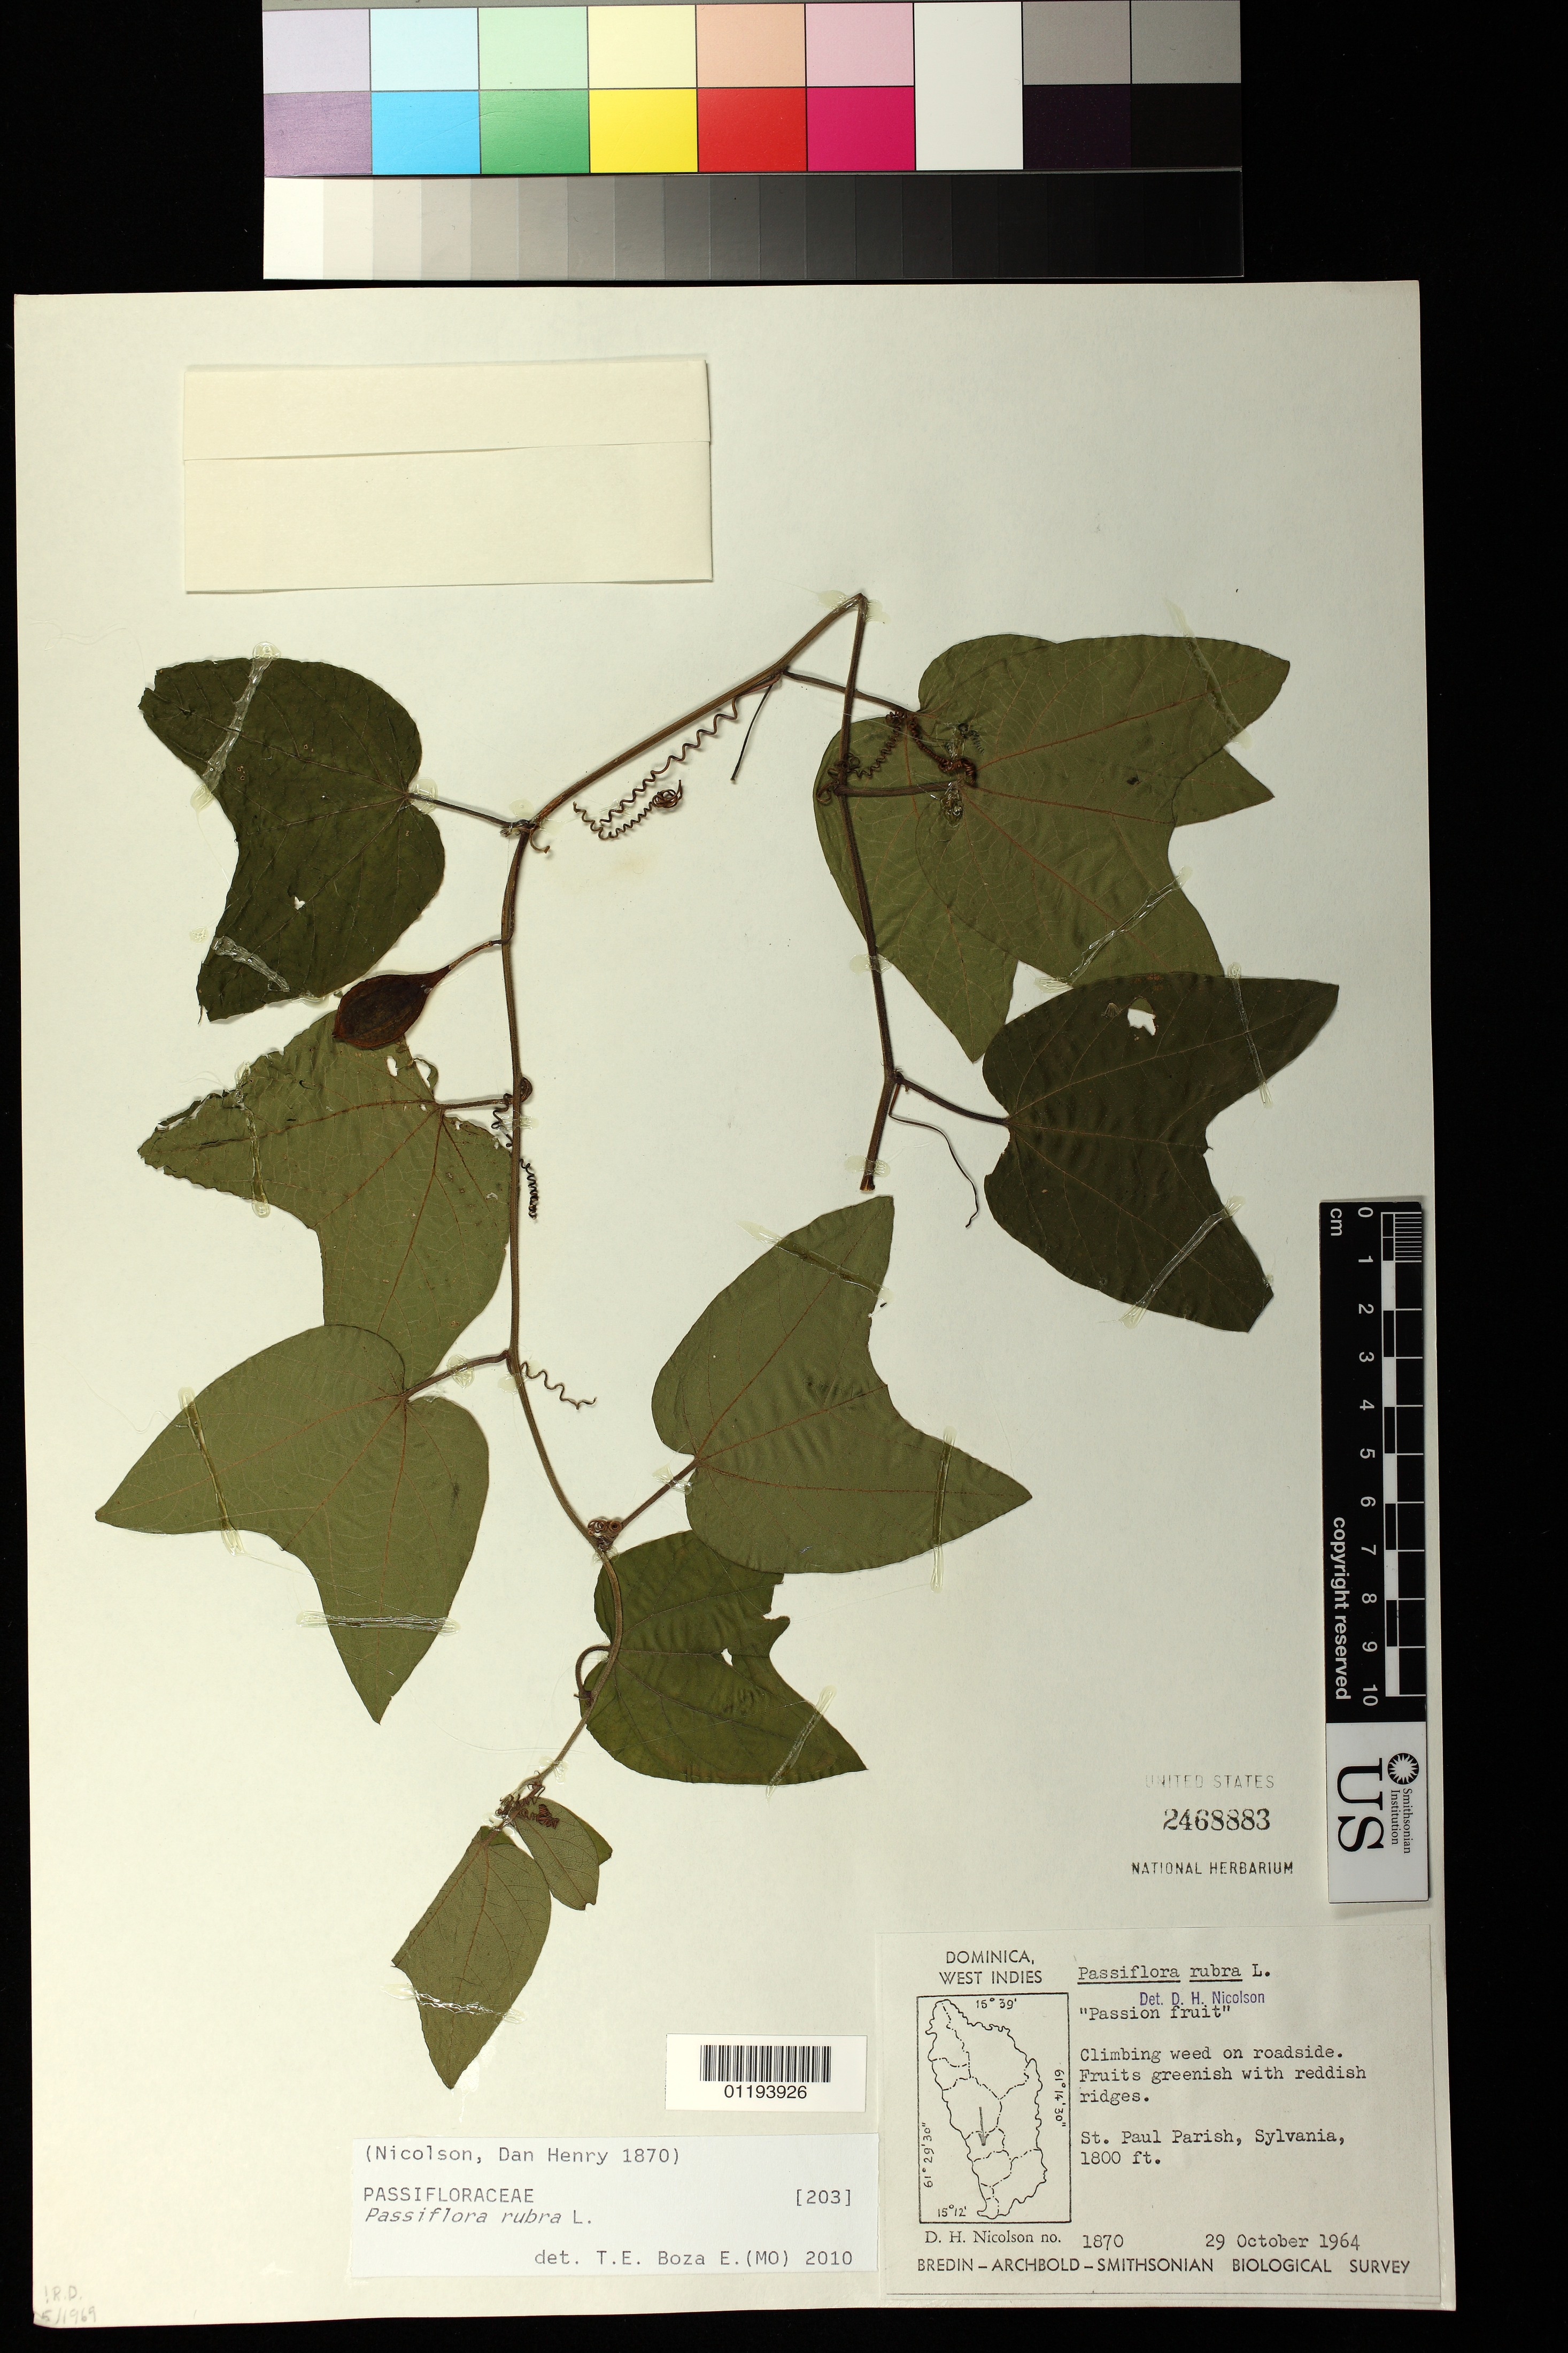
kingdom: Plantae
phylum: Tracheophyta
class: Magnoliopsida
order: Malpighiales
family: Passifloraceae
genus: Passiflora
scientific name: Passiflora rubra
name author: L.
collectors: D. H. Nicolson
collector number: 1870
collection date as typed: Oct 29 1964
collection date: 1964-10-29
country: Dominica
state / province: St. Paul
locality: Sylvania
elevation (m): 366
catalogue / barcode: US 2468883